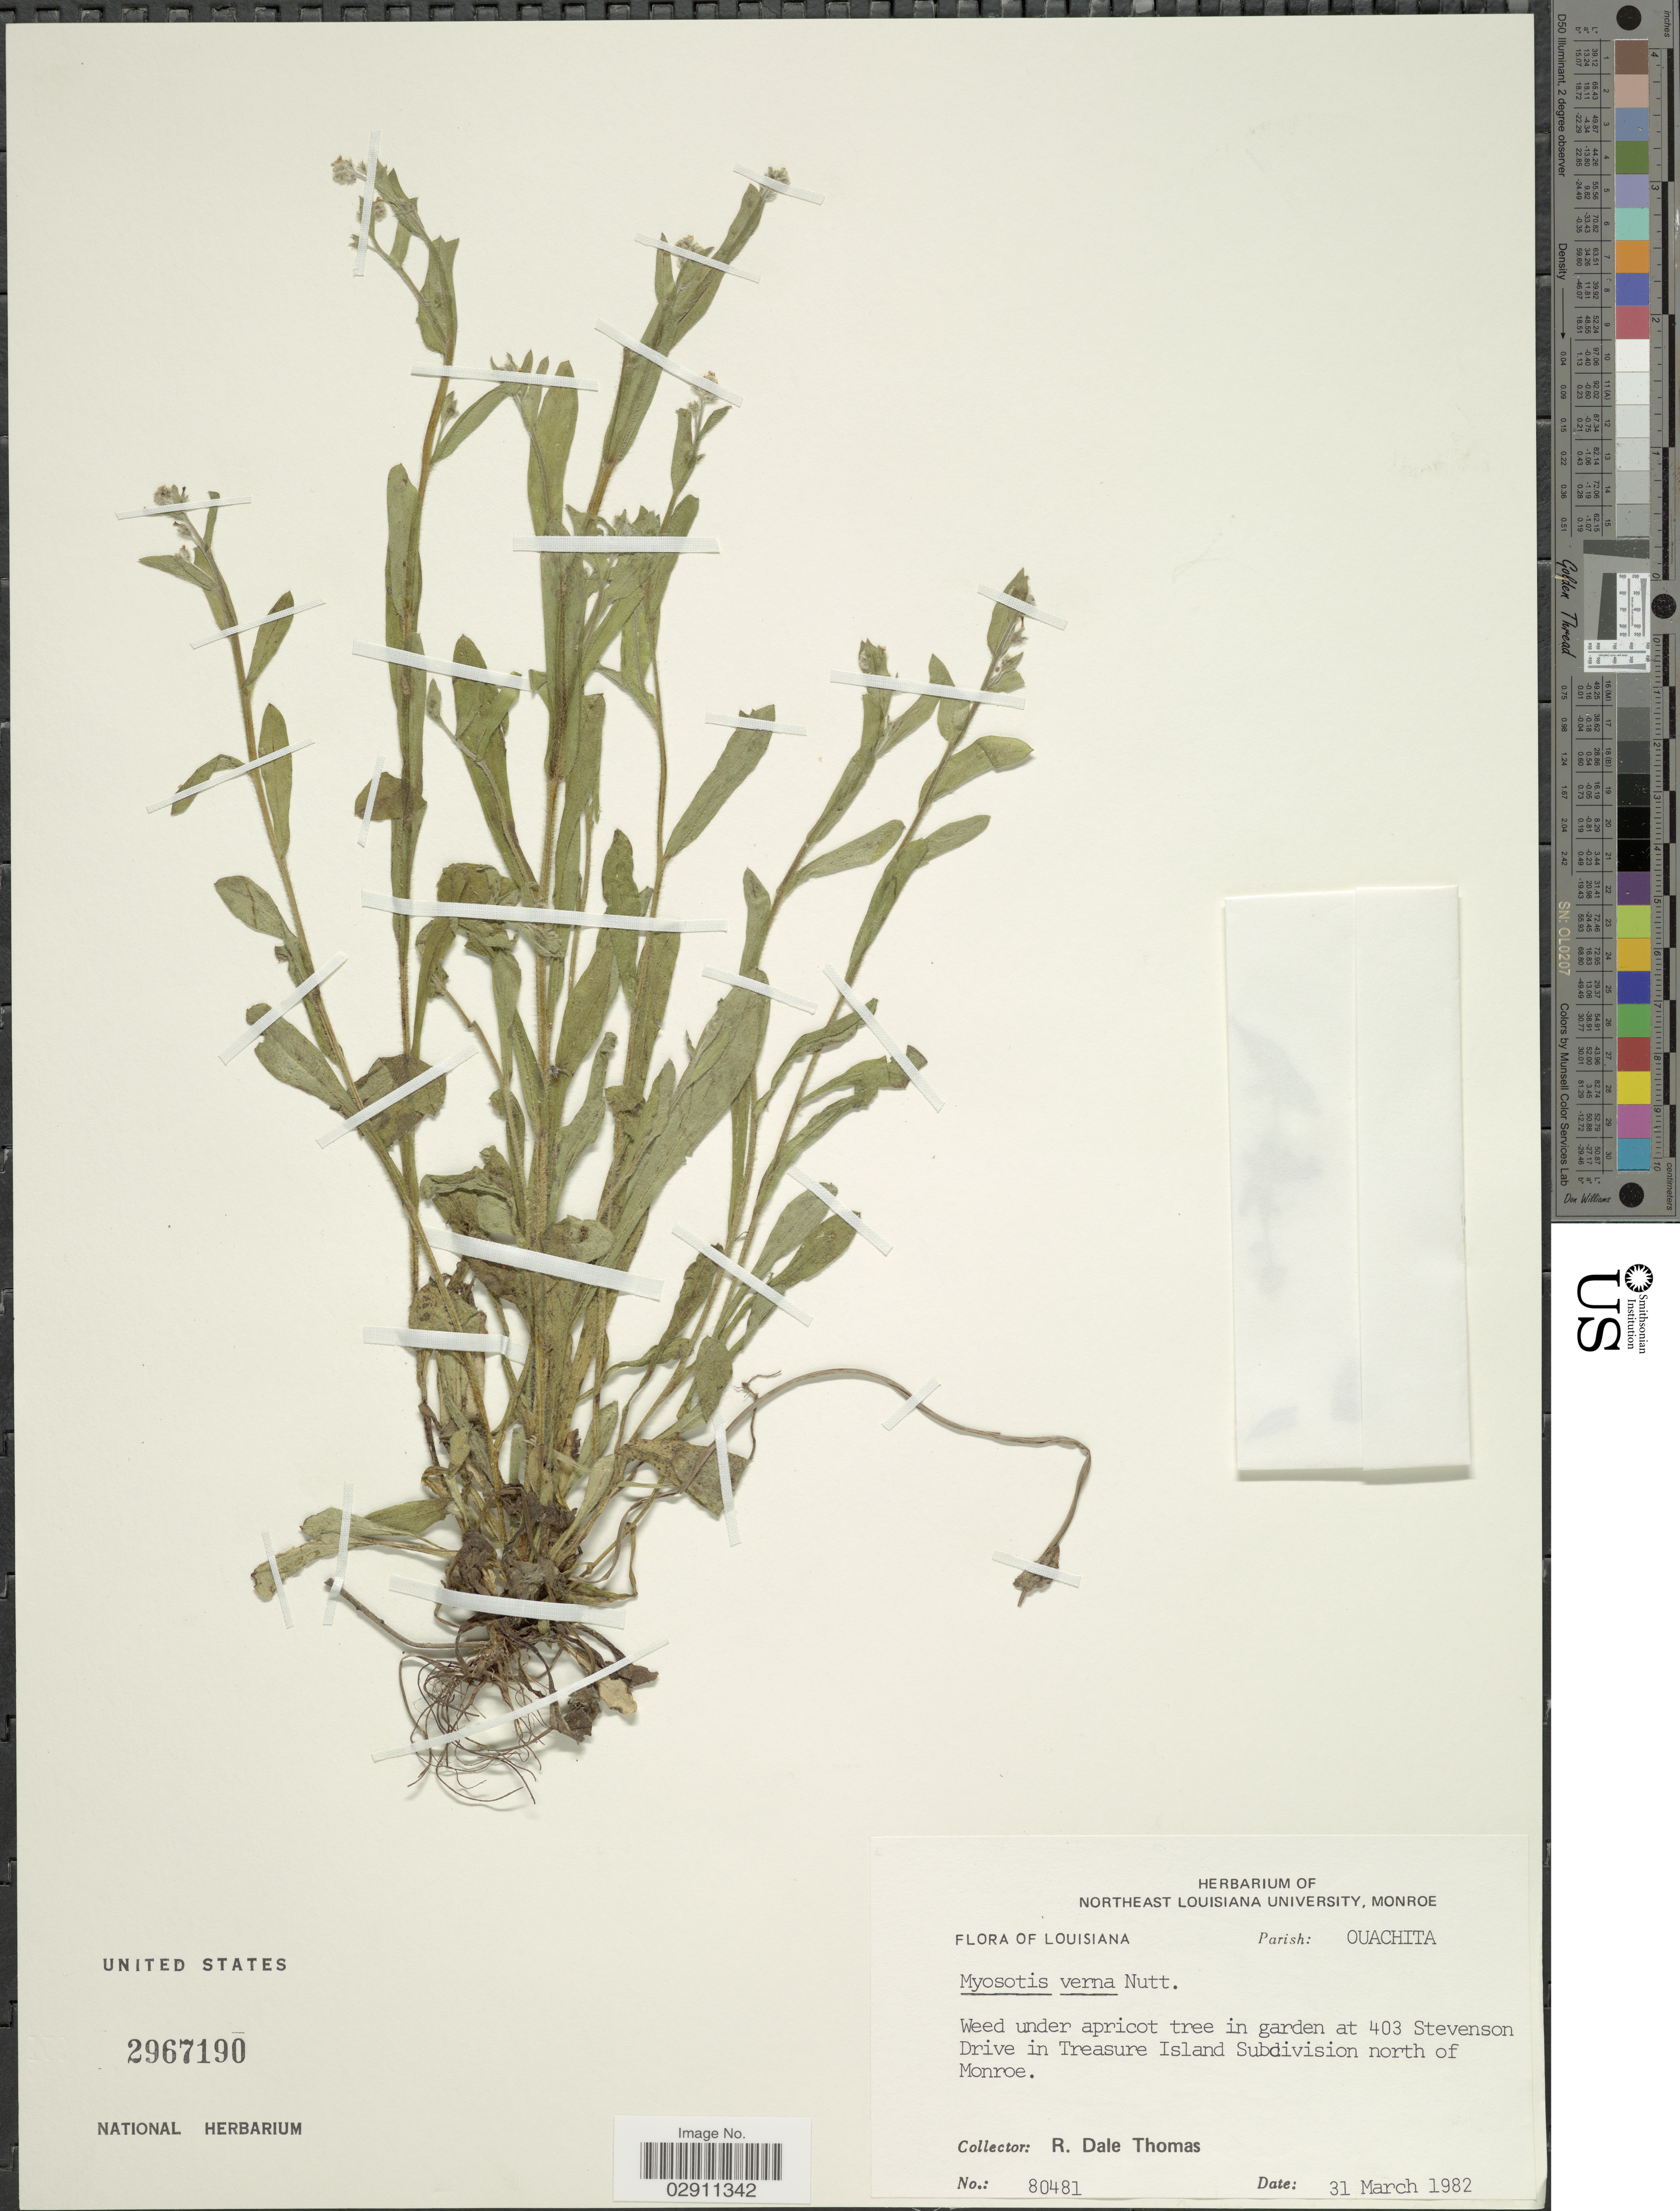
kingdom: Plantae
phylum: Tracheophyta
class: Magnoliopsida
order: Boraginales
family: Boraginaceae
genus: Myosotis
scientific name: Myosotis macrosperma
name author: Engelm.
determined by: Goldman, Doug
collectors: R. Thomas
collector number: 80481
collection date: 1982-03-31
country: United States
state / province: Louisiana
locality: Parish: Ouachita, Weed under apricot tree in garden at 403 Stevenson Drive in Treasure Island Subdivision north of Monroe.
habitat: Weed under apricot tree in garden.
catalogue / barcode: US 2967190